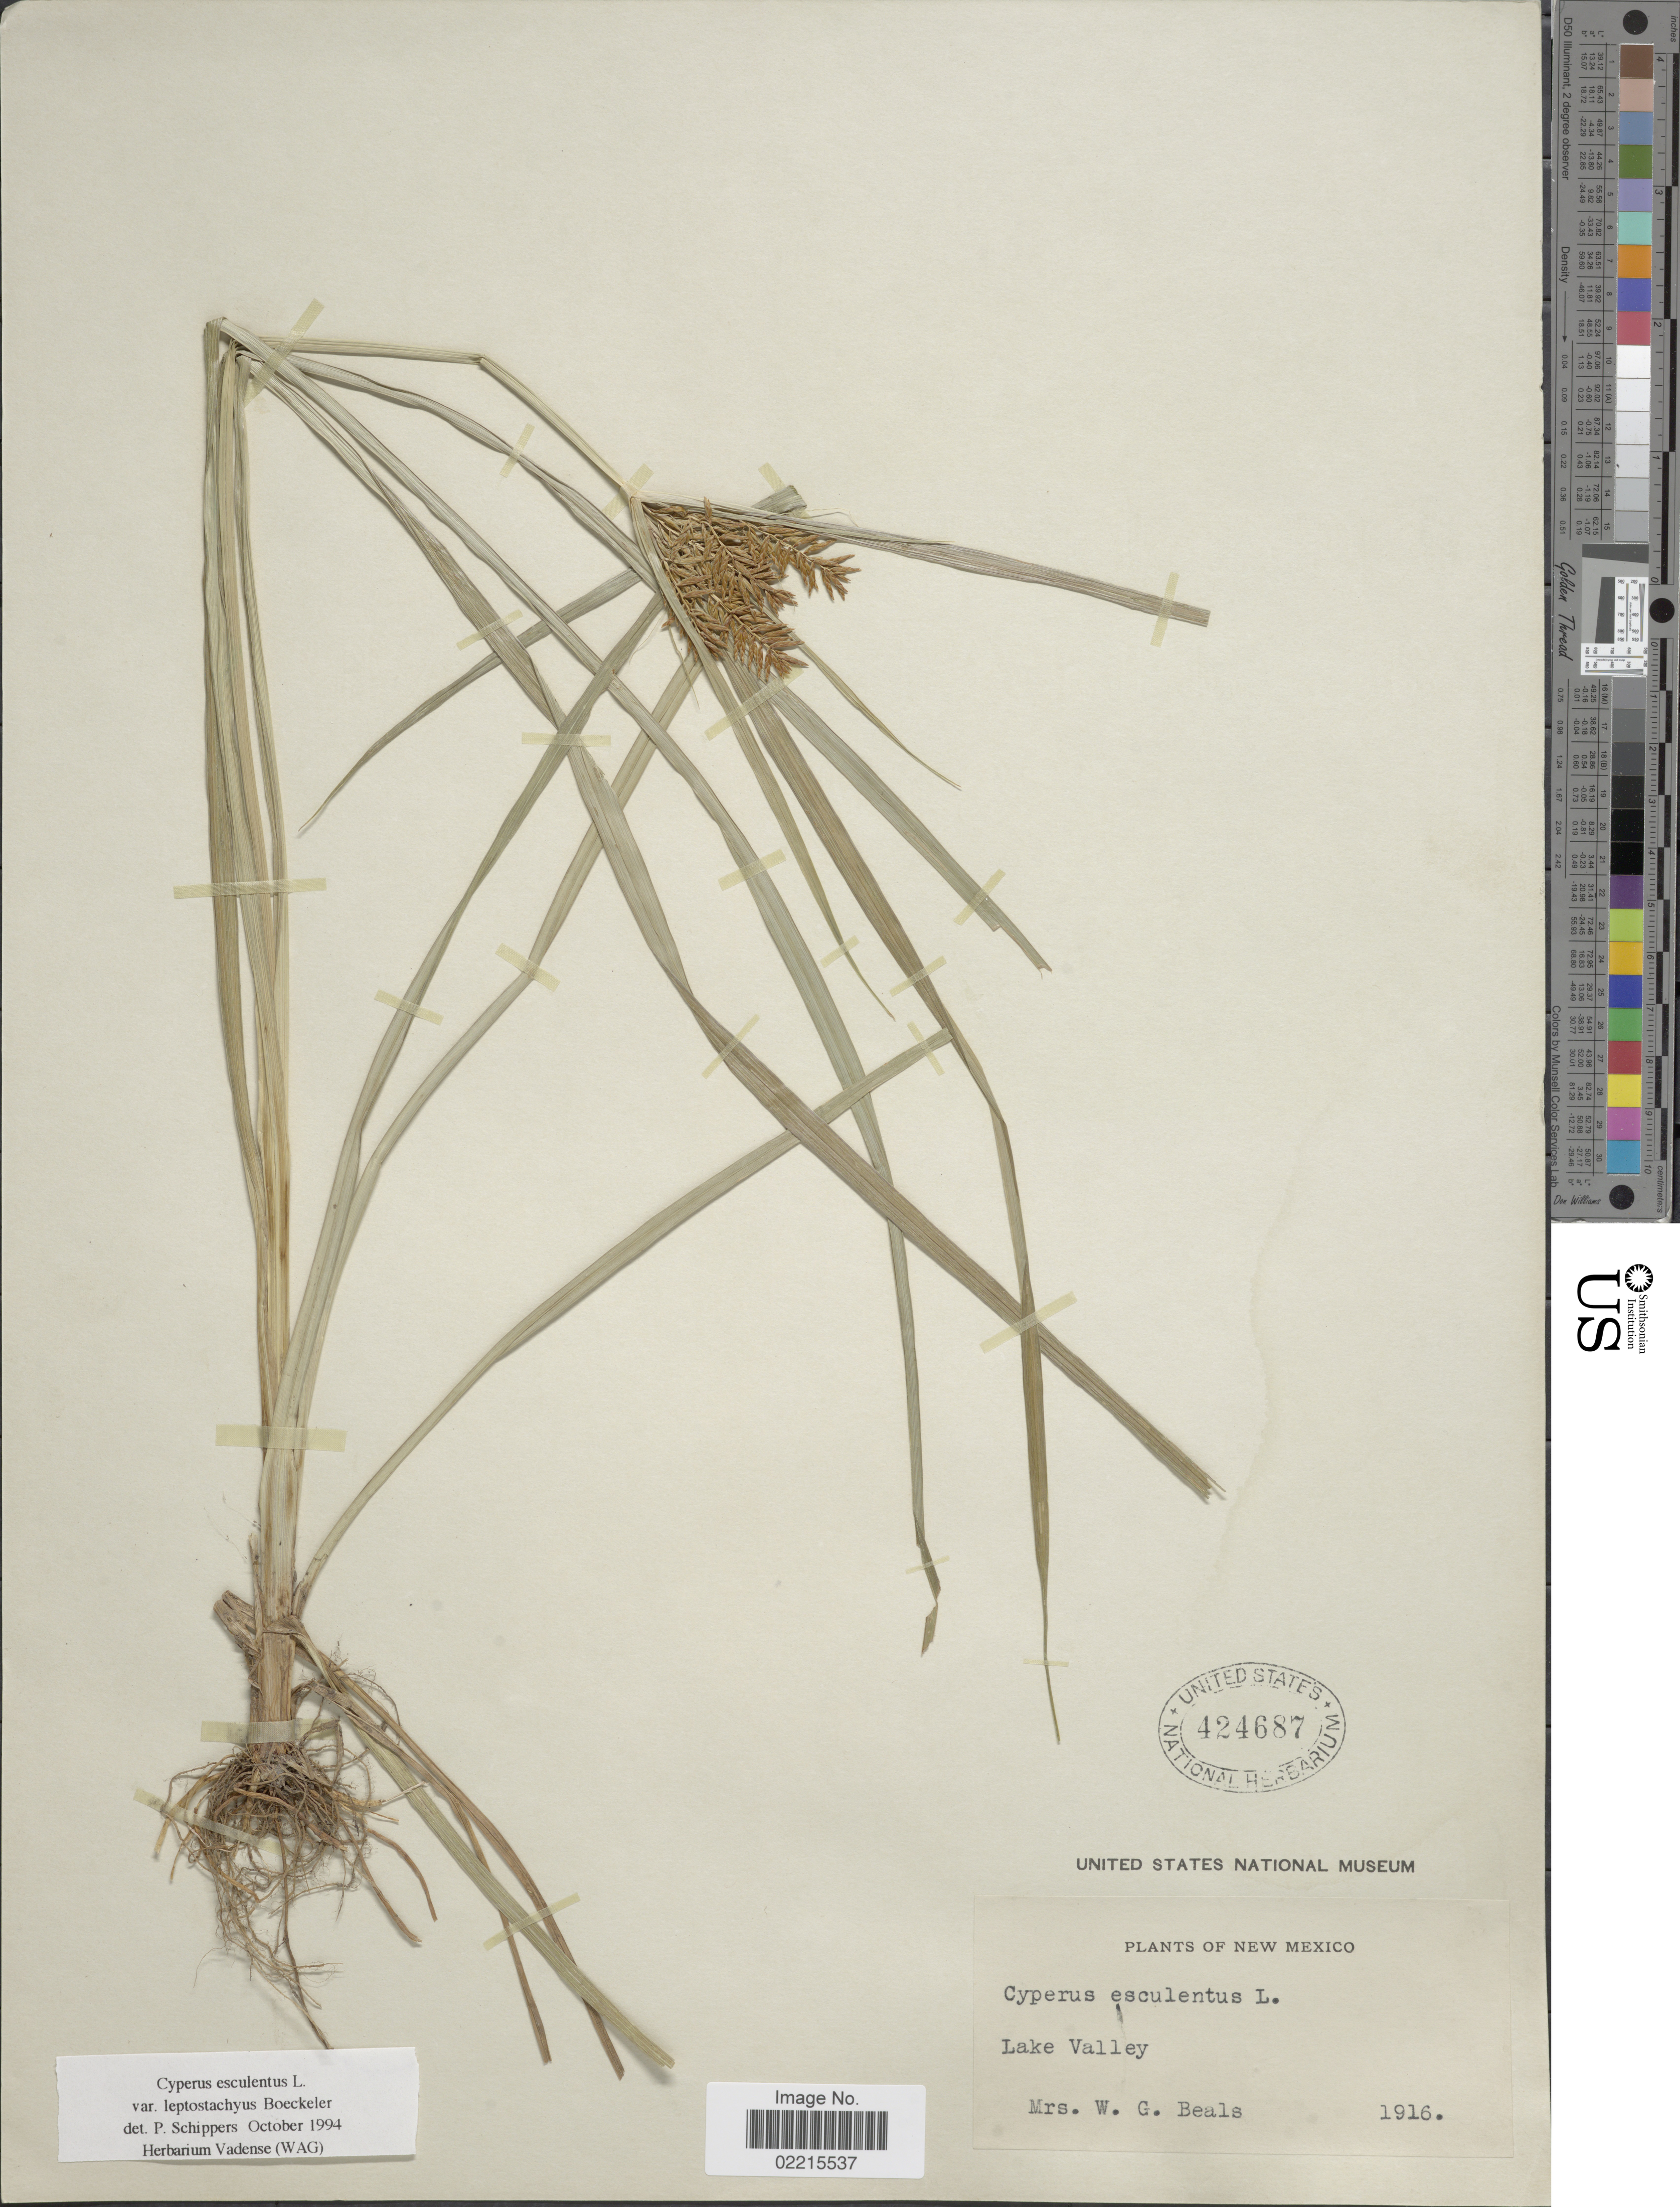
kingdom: Plantae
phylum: Tracheophyta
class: Liliopsida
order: Poales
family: Cyperaceae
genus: Cyperus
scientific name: Cyperus esculentus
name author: L.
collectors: Mrs. W. G. Beals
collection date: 1916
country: United States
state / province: New Mexico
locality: Lake Valley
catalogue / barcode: US 424687